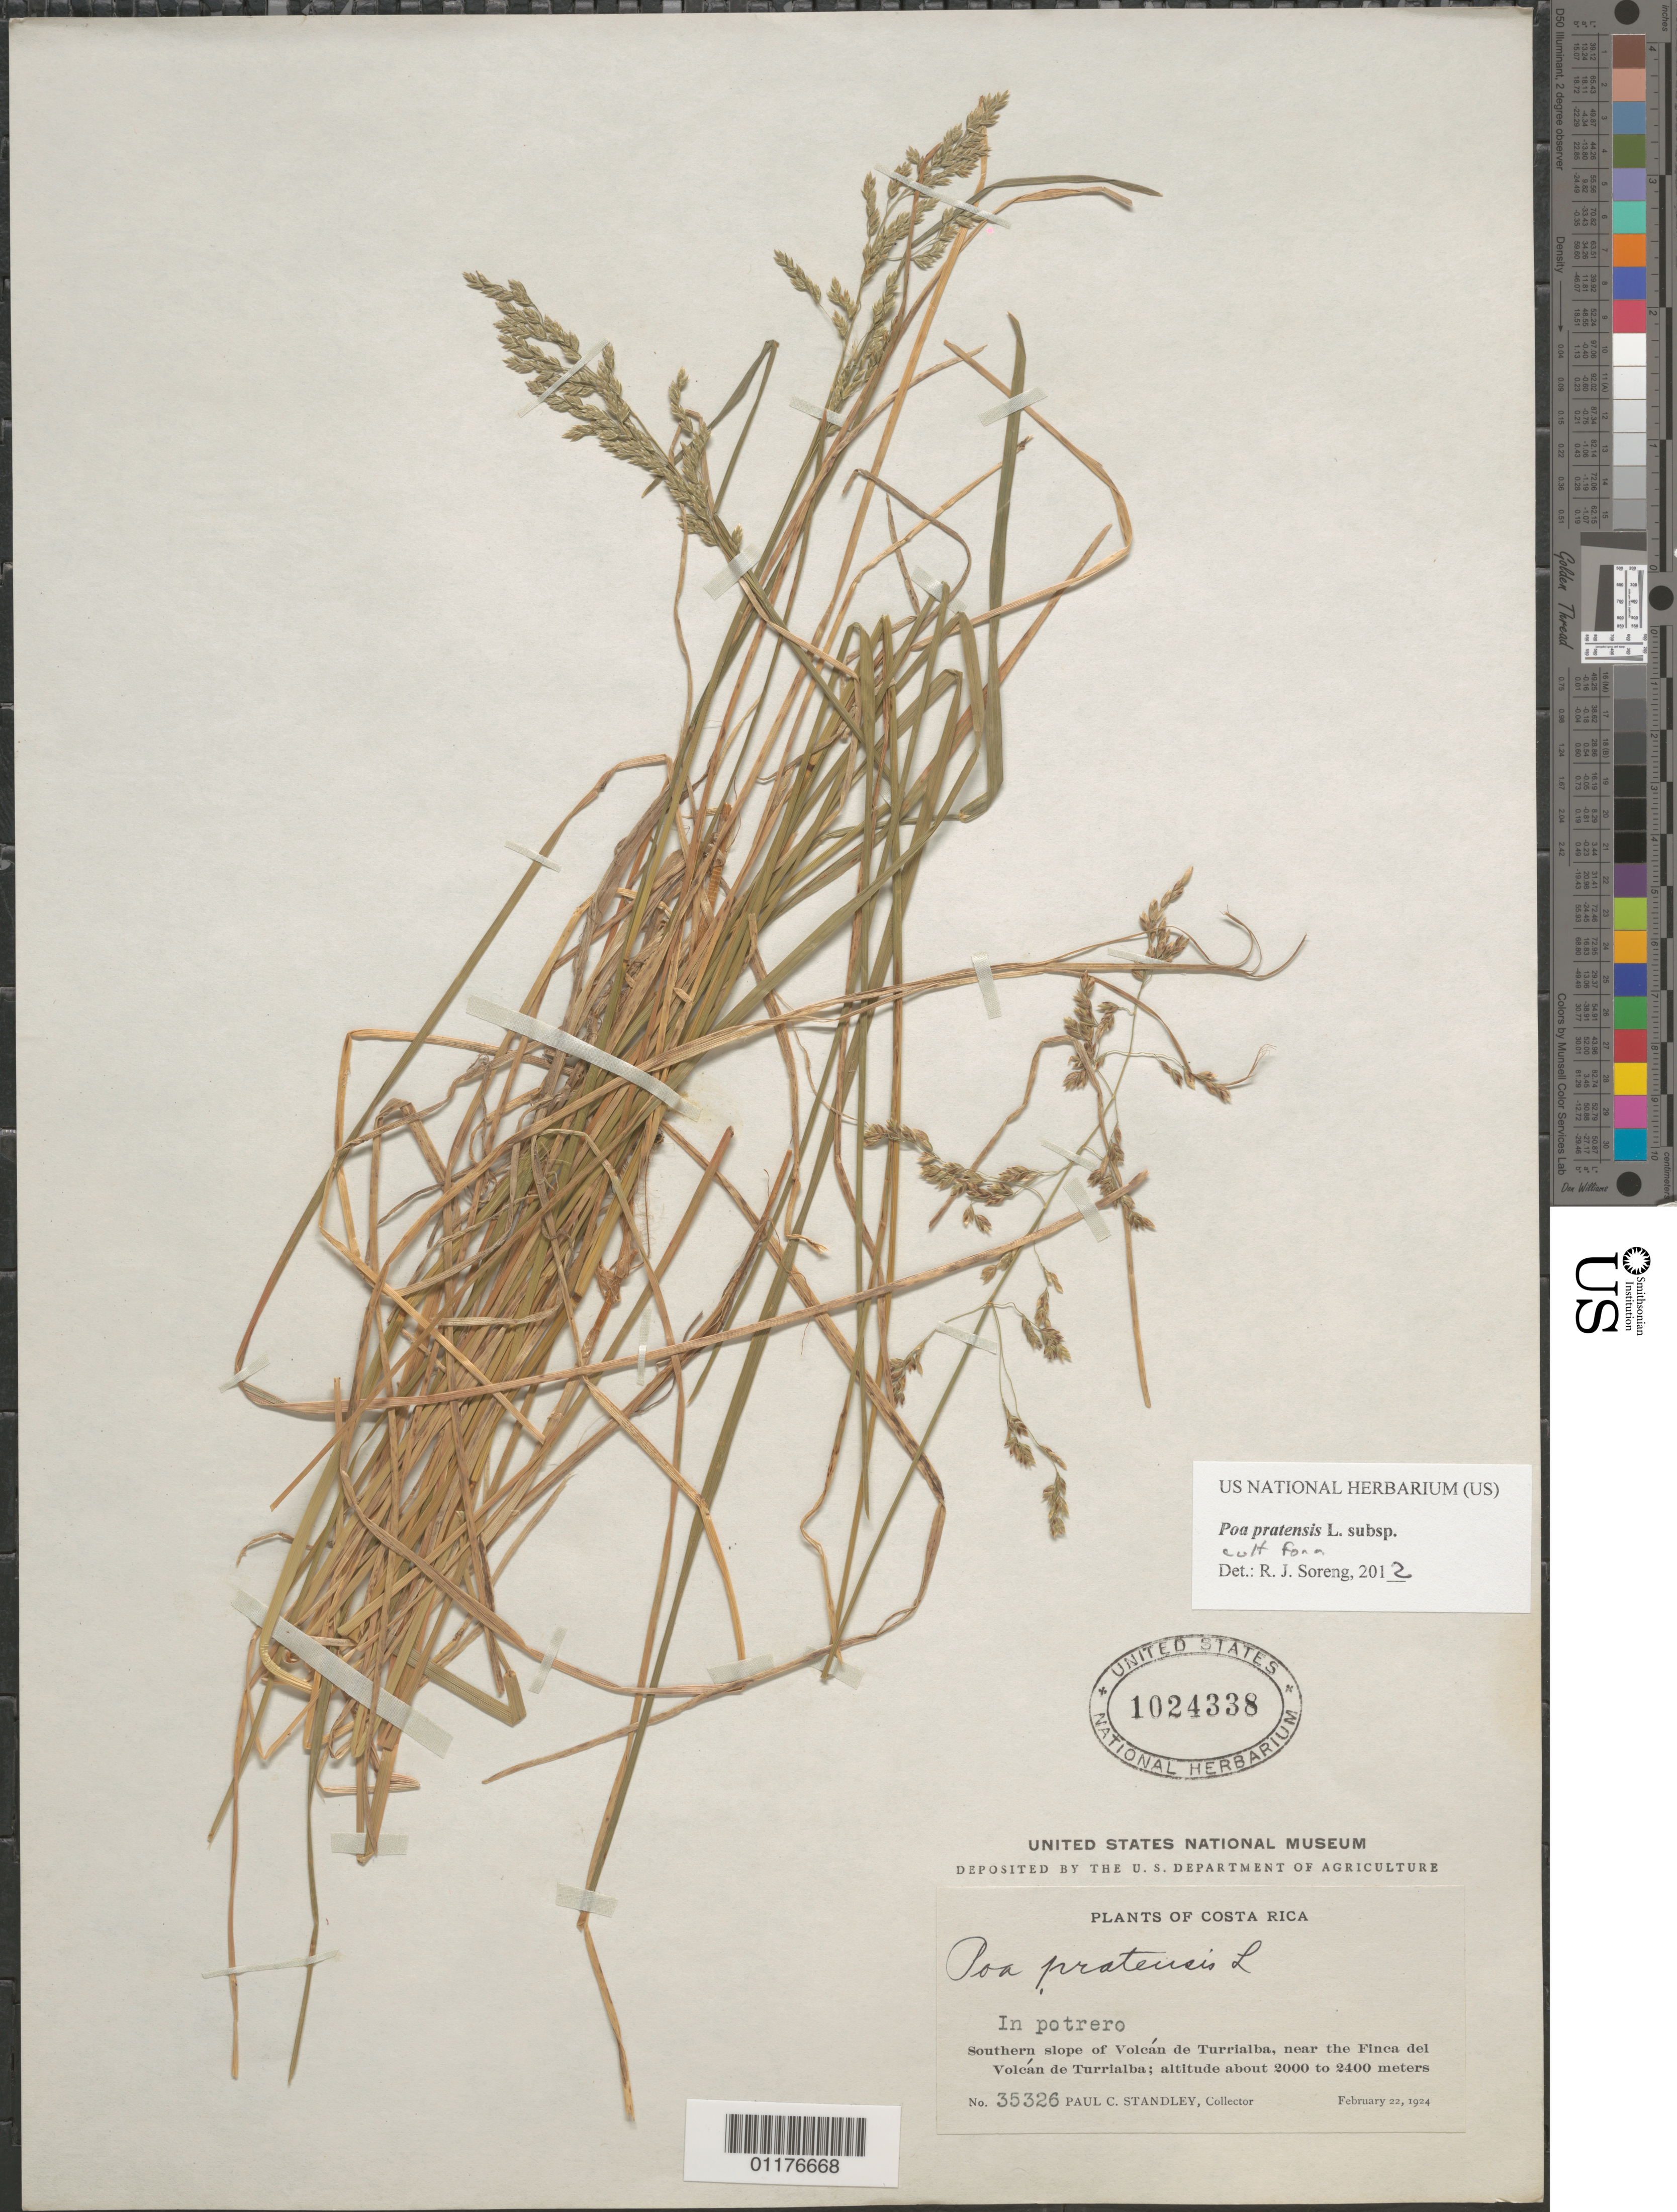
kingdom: Plantae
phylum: Tracheophyta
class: Liliopsida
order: Poales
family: Poaceae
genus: Poa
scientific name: Poa pratensis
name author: L.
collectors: P. C. Standley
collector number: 35326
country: Costa Rica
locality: Southern slope of Volcan de Turrialba, near the Finvca del Volcan de Turrialba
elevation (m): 2000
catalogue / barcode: US 1024338